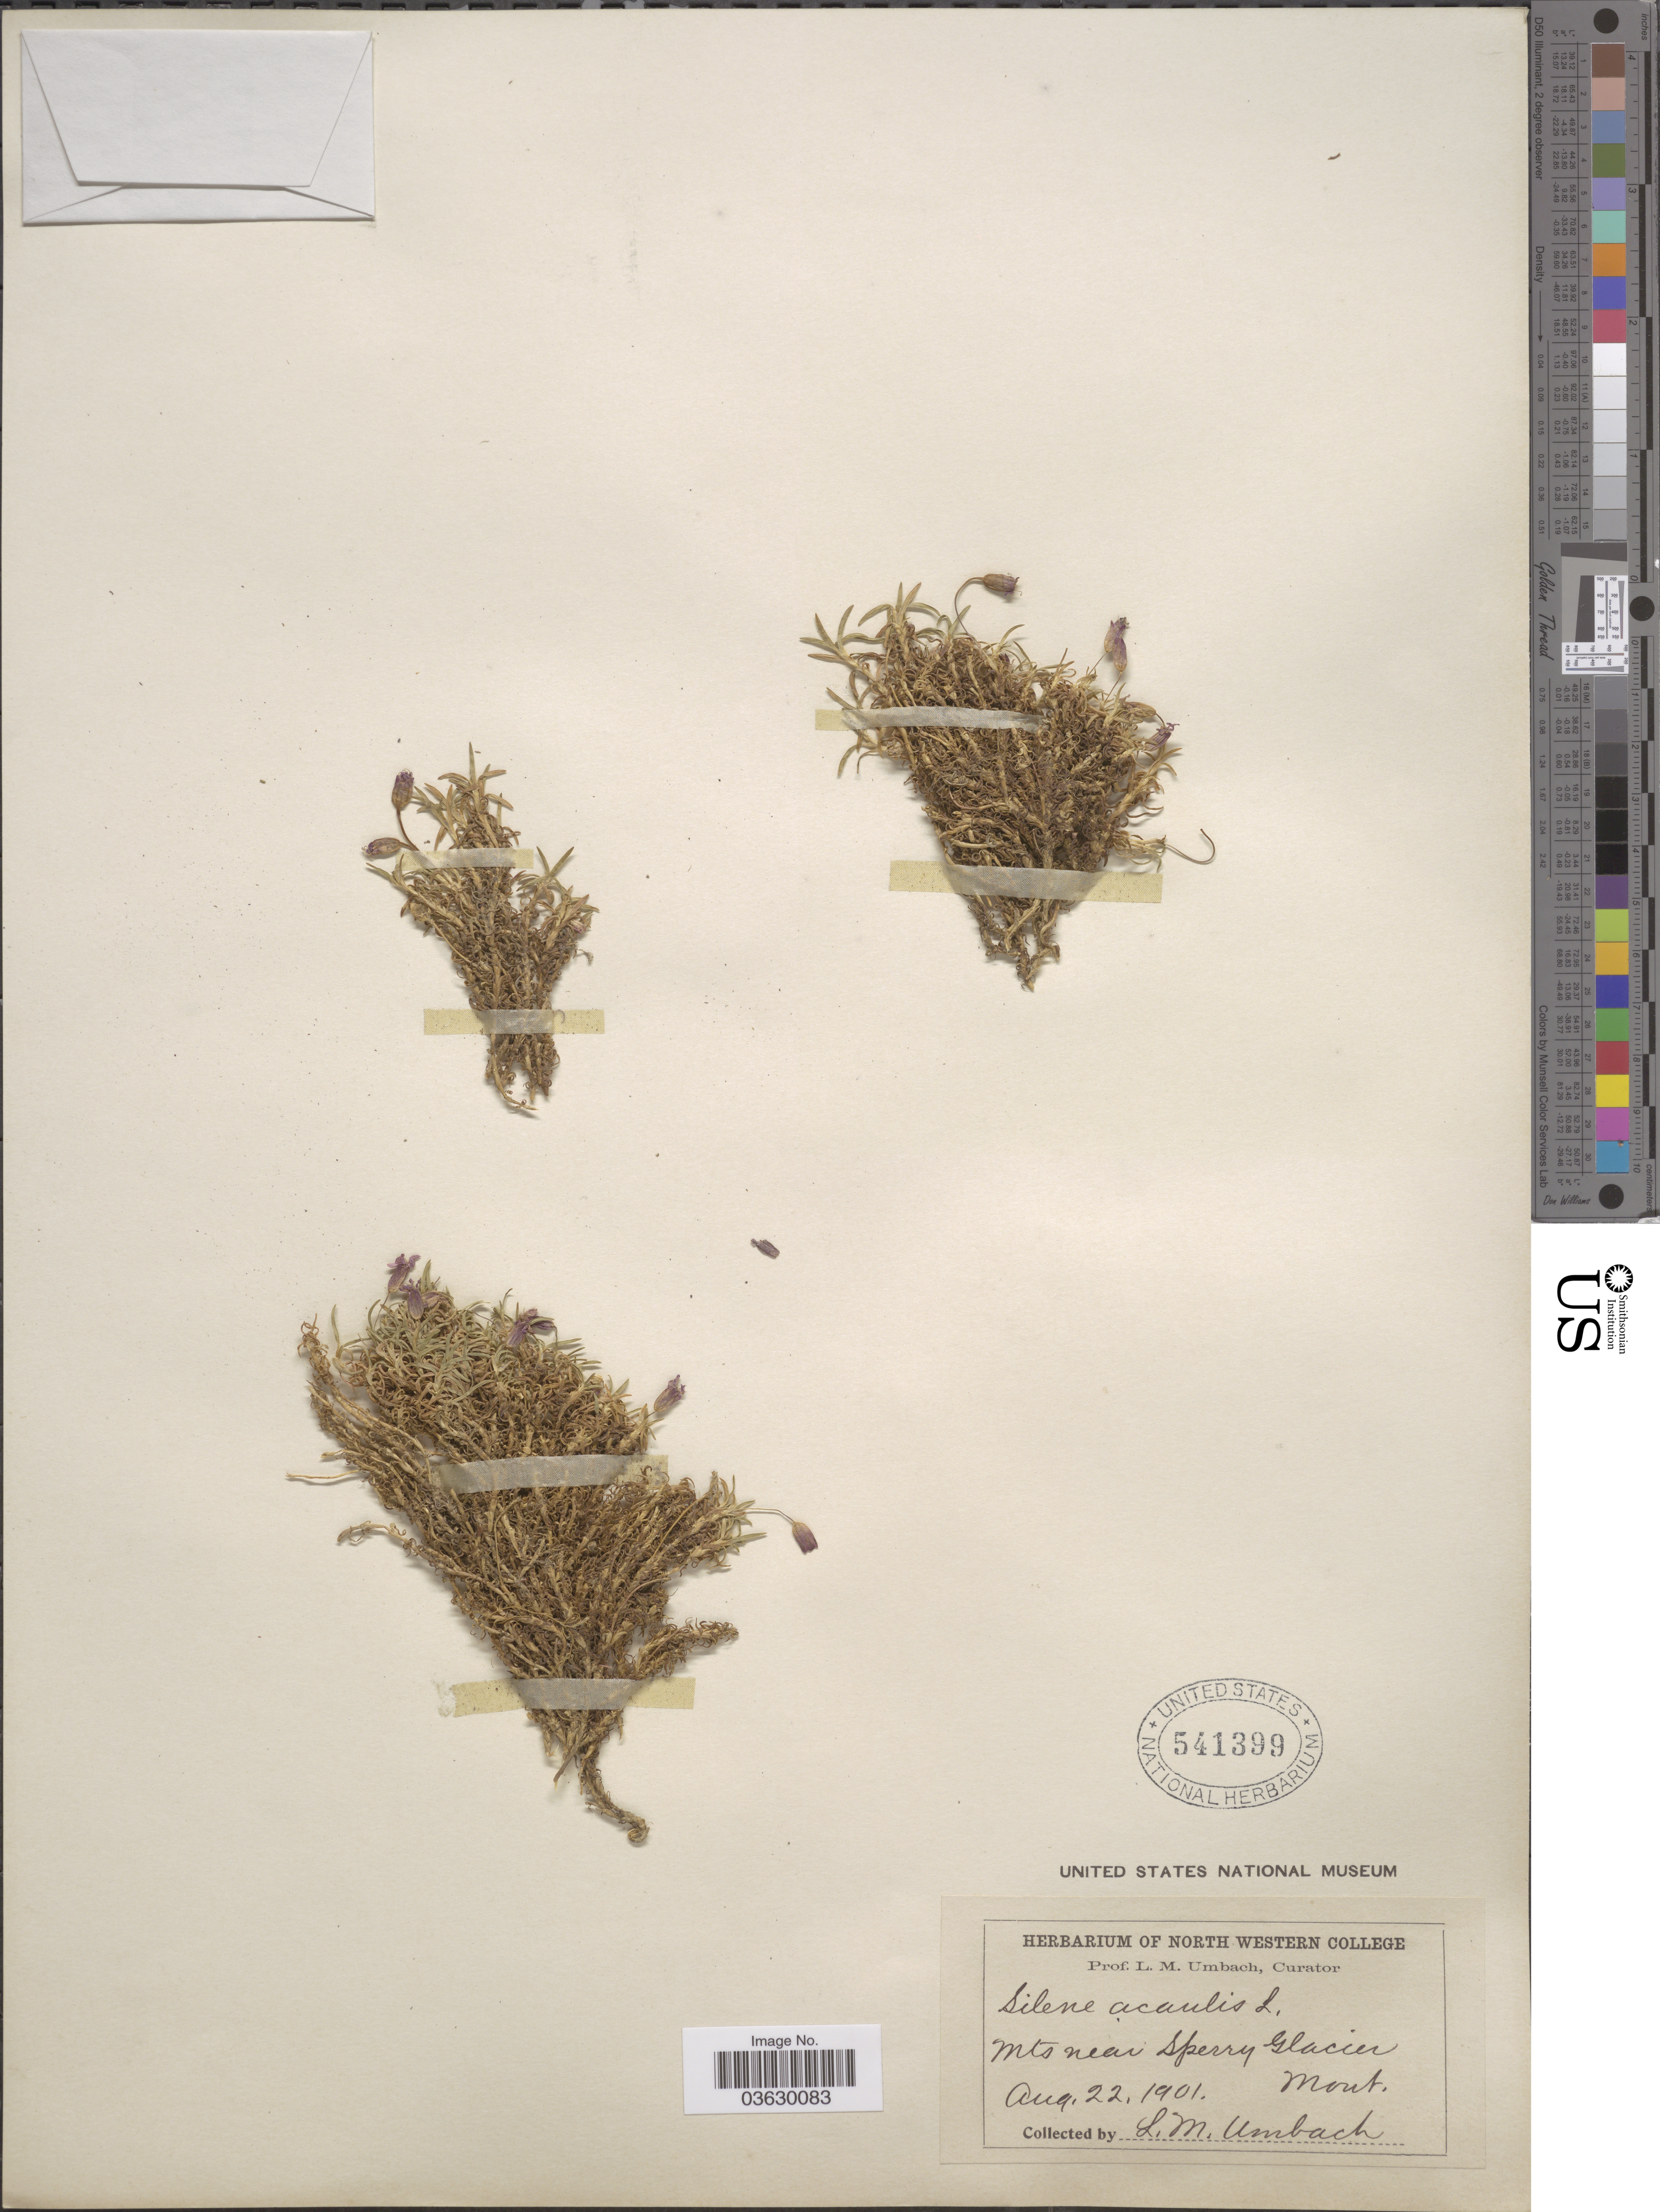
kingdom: Plantae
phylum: Tracheophyta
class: Magnoliopsida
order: Caryophyllales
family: Caryophyllaceae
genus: Silene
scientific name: Silene acaulis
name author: (L.) Jacq.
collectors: L. M. Umbach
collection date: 1901-08-22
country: United States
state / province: Montana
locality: Mts near Sperry Glacier.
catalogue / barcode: US 541399